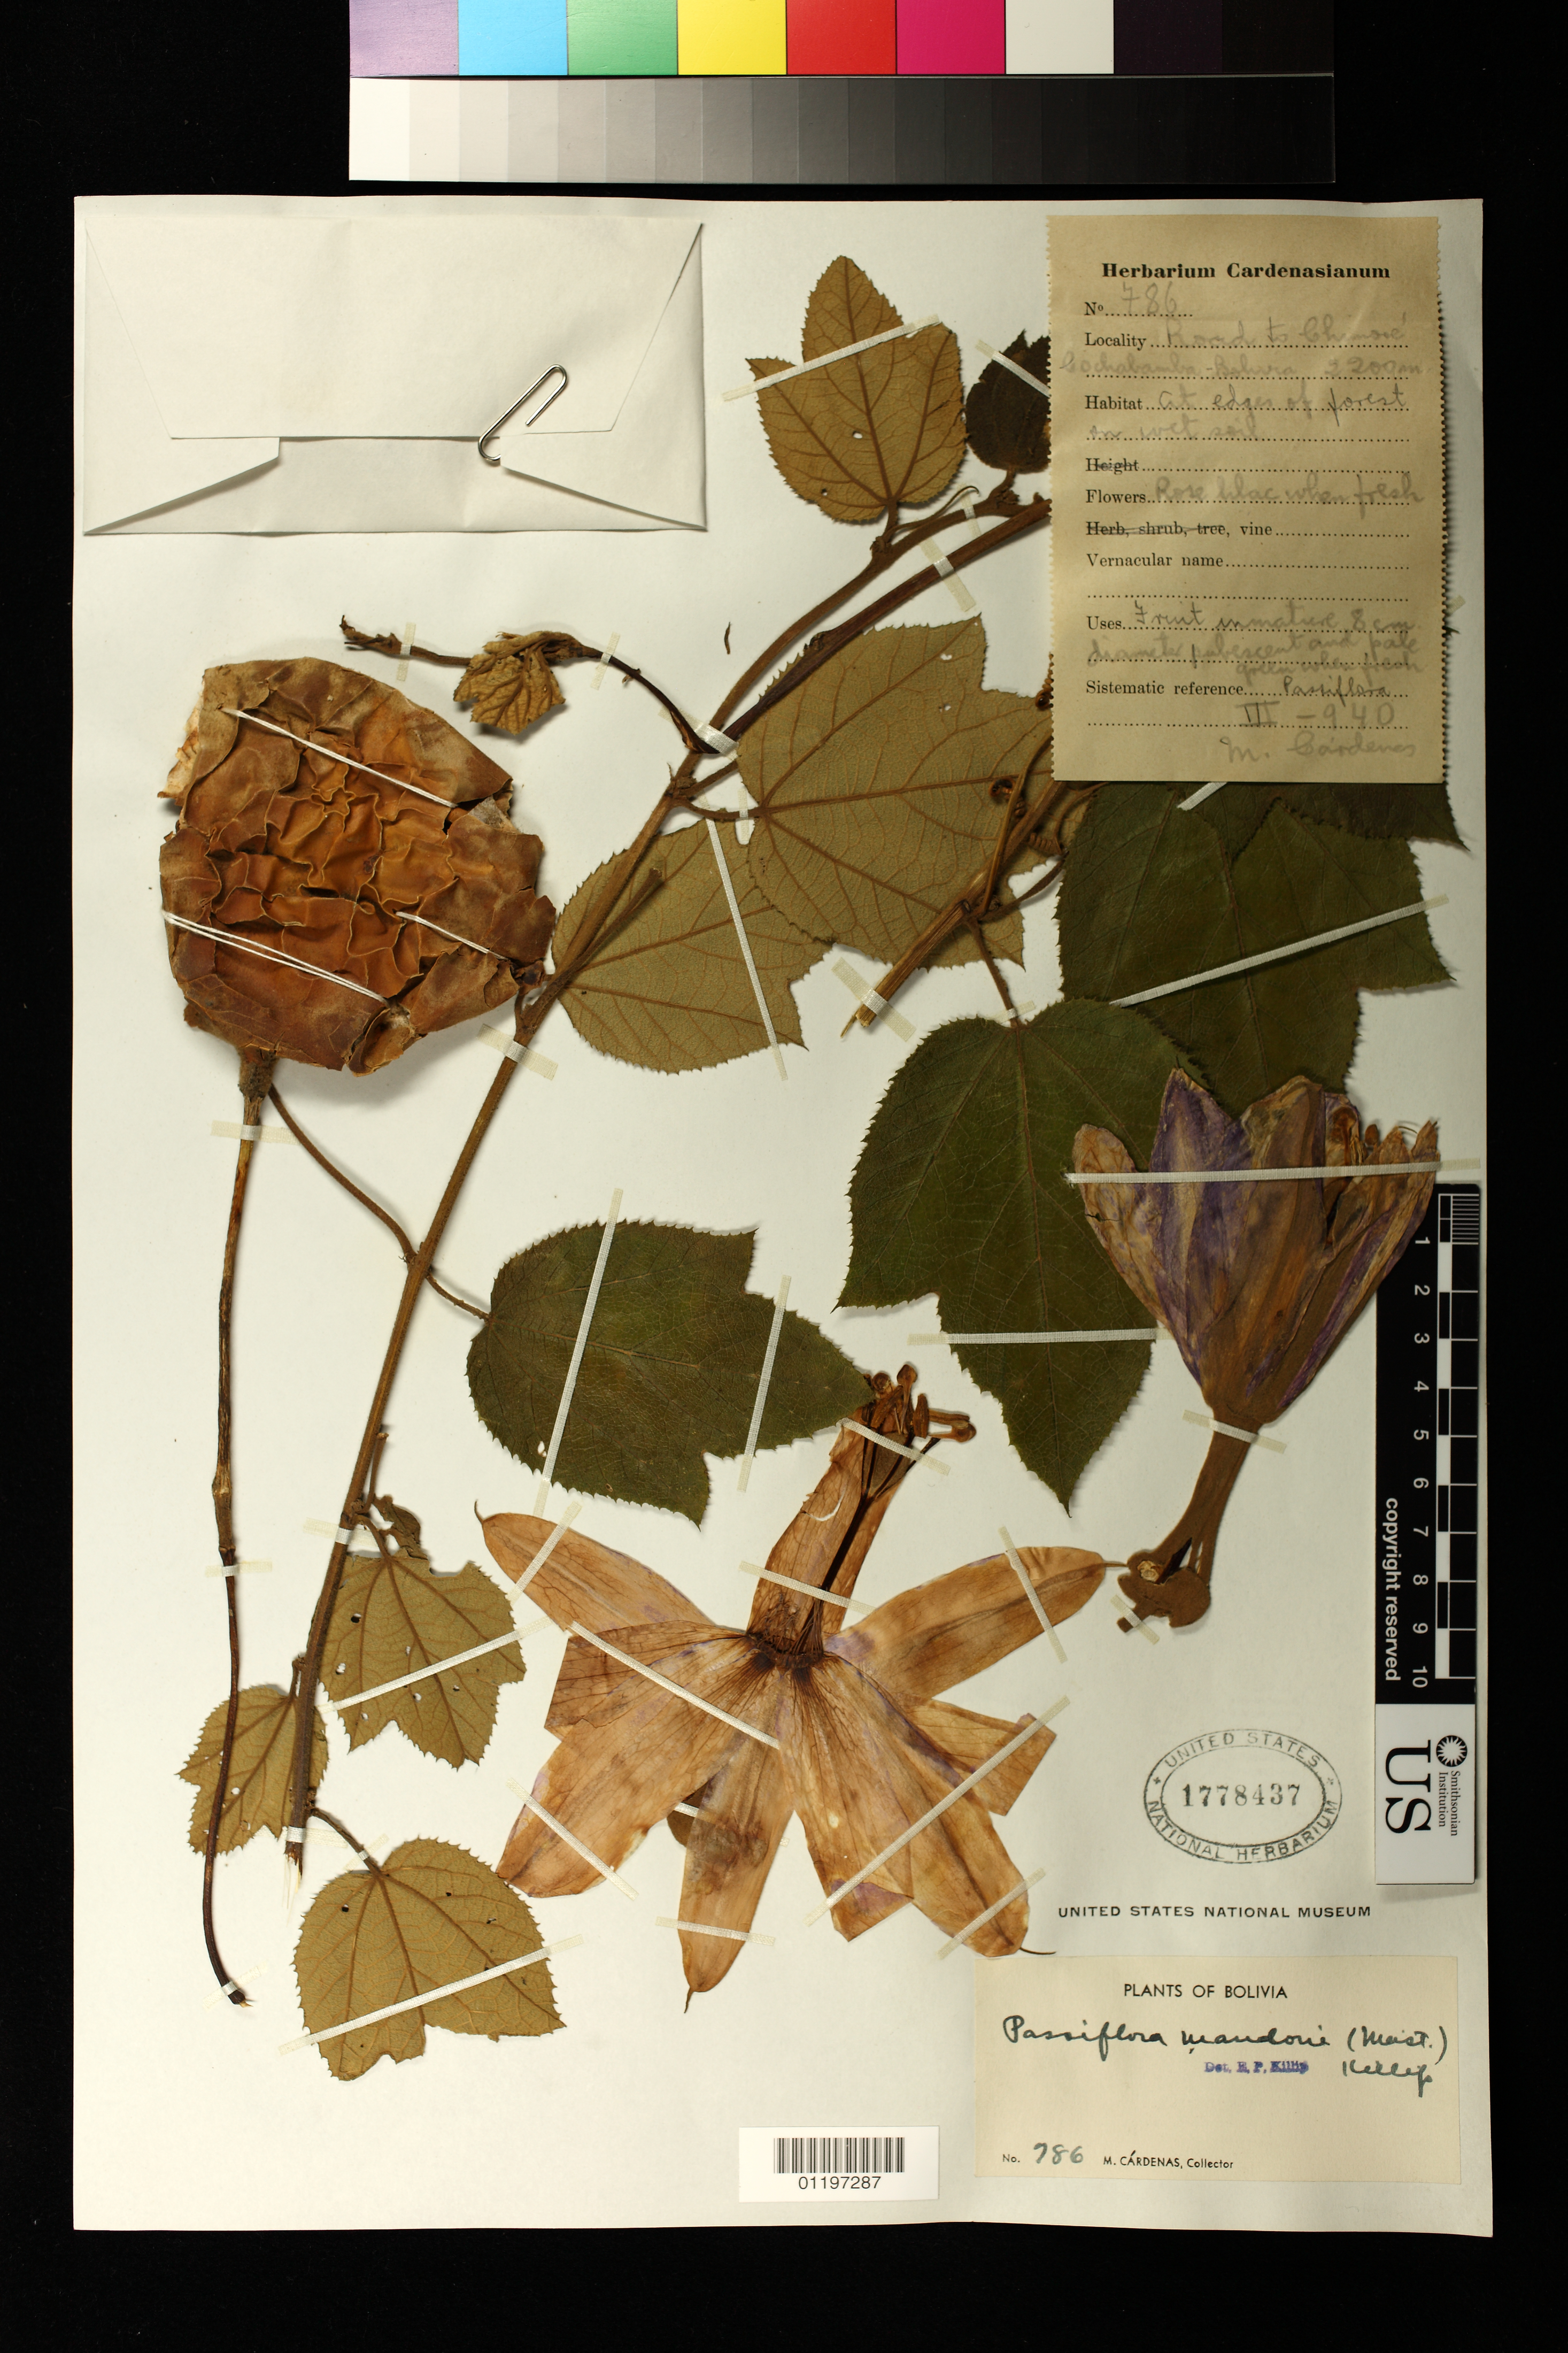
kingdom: Plantae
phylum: Tracheophyta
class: Magnoliopsida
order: Malpighiales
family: Passifloraceae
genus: Passiflora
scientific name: Passiflora mandonii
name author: (Mast.) Killip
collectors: M. Cárdenas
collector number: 786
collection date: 1940-03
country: Bolivia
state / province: Cochabamba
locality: Road to Chimoré, at edges of forest on wet soil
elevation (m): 2200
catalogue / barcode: US 1778437